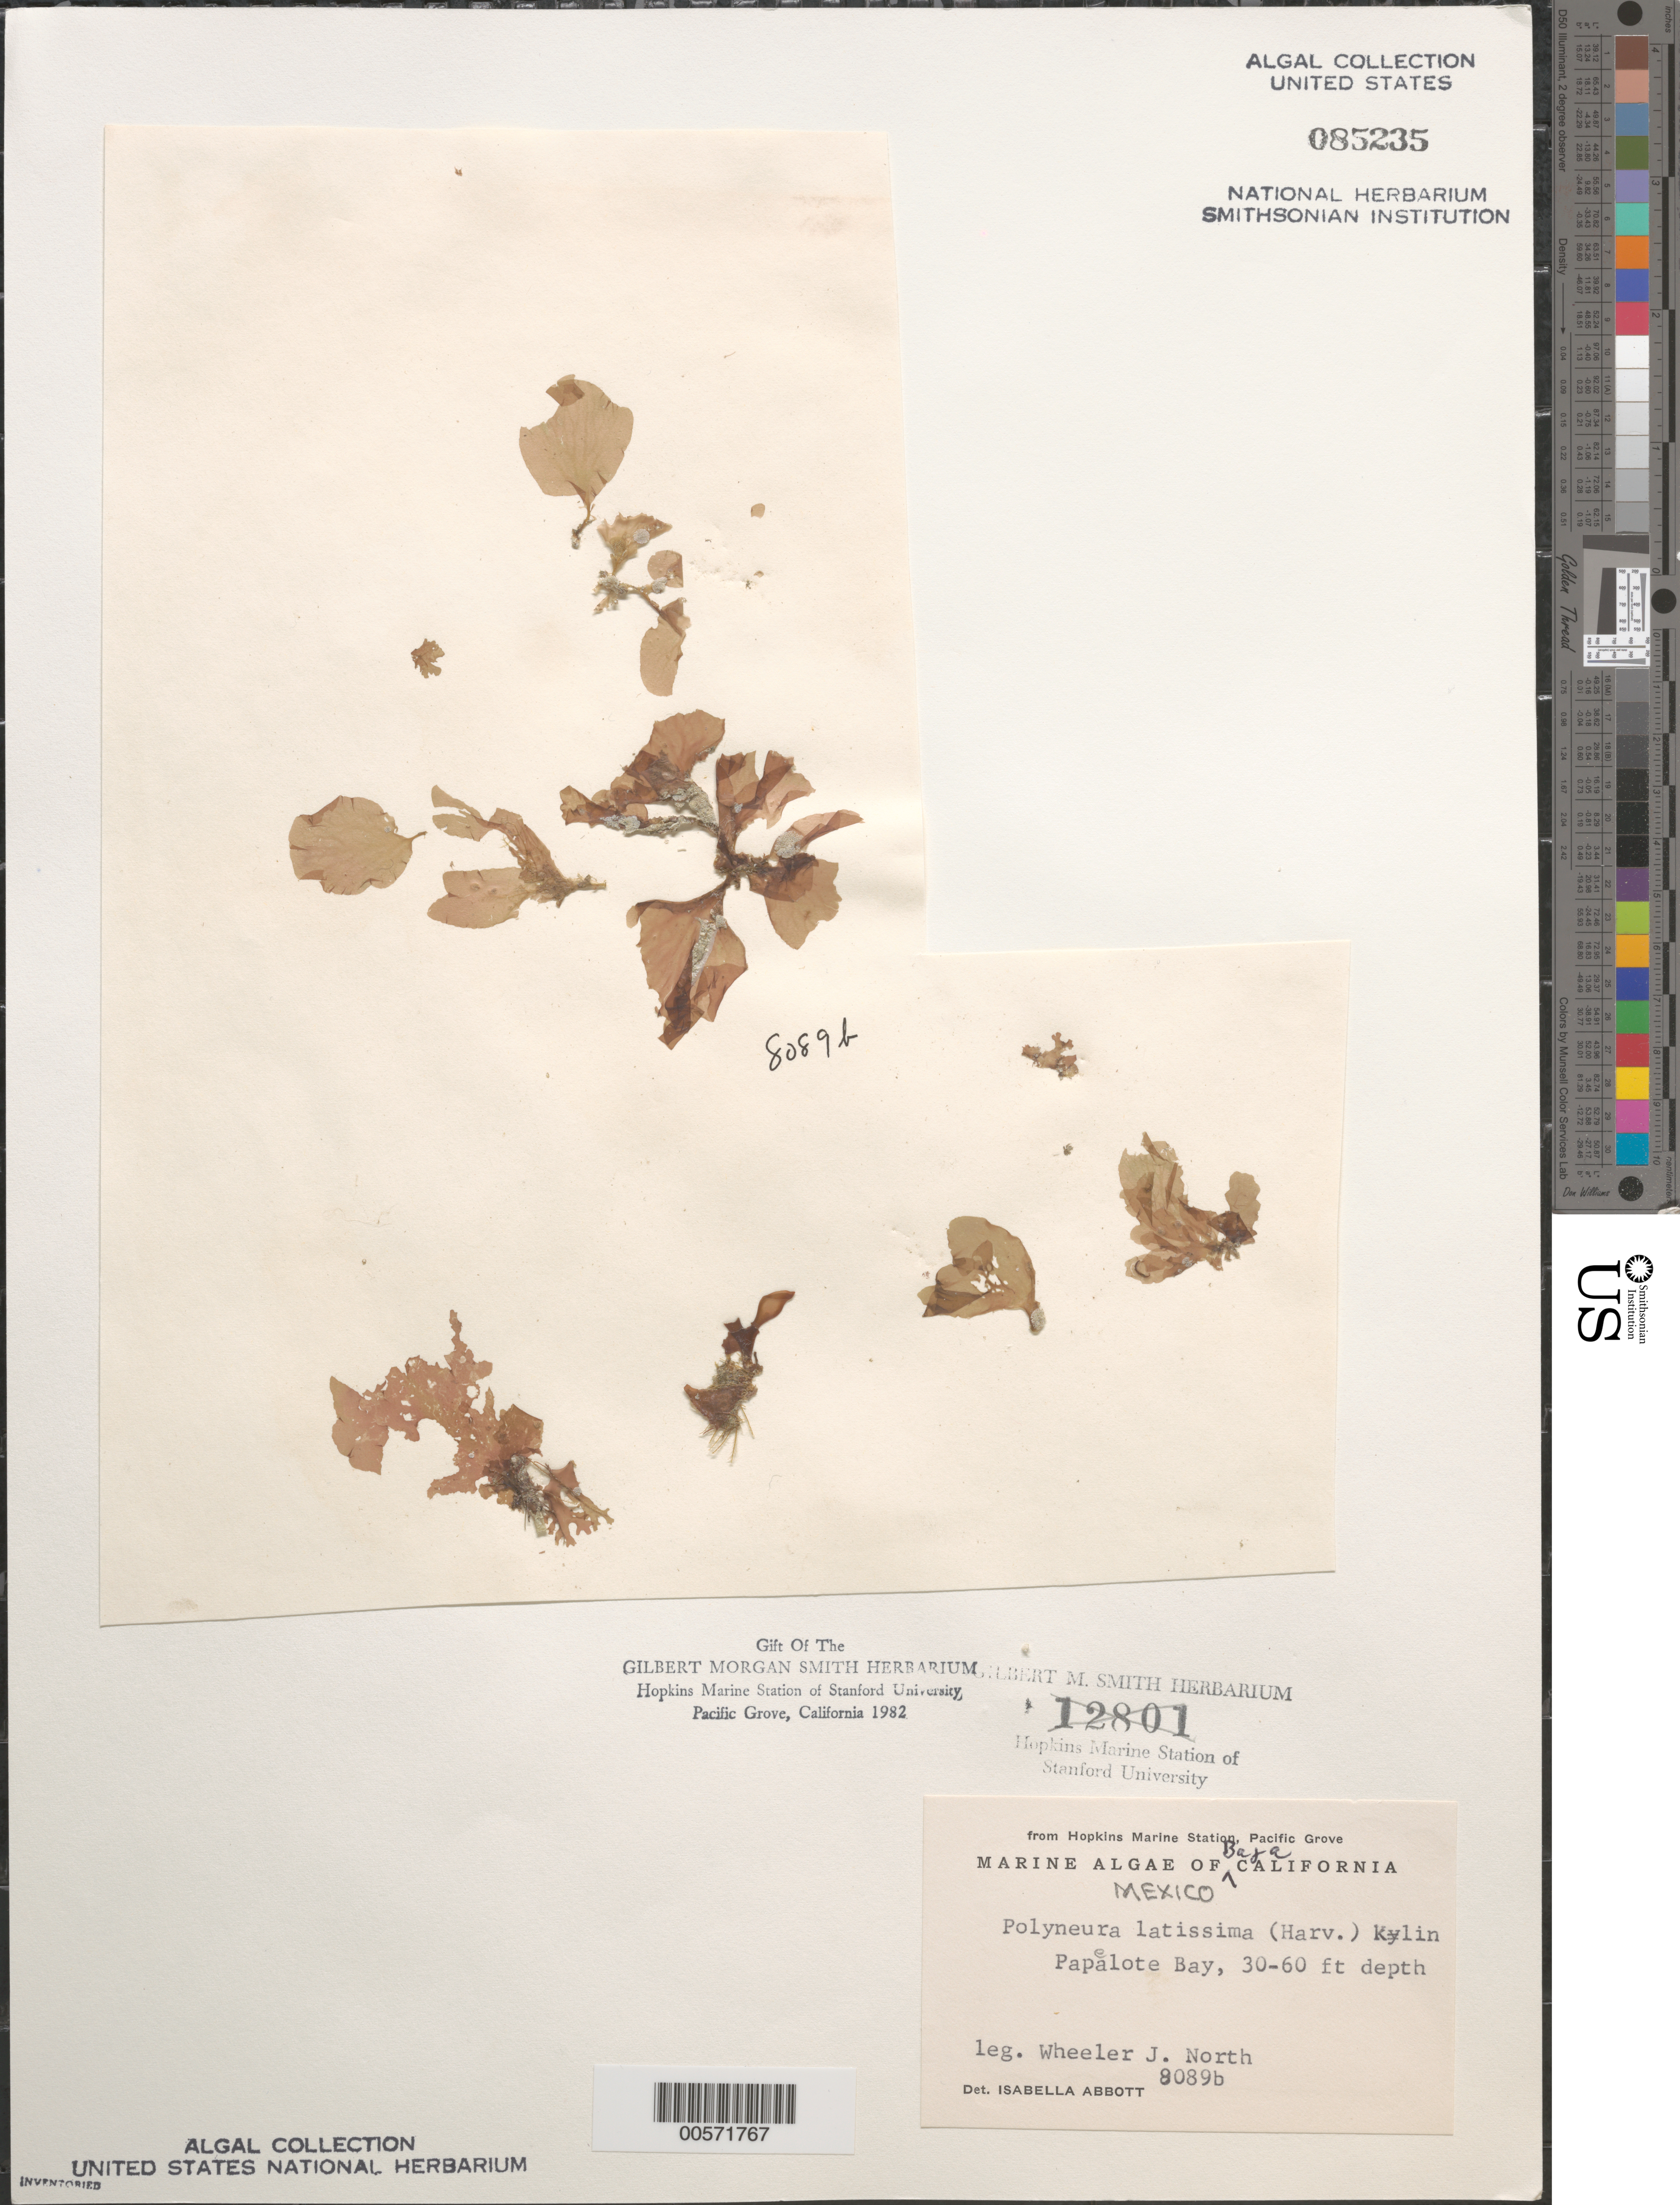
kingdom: Plantae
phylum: Rhodophyta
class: Florideophyceae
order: Ceramiales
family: Delesseriaceae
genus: Polyneura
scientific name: Polyneura latissima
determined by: Abbott, Isabella A.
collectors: W. North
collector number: IAA 8089b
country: Mexico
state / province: Baja California Norte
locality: Papolote Bay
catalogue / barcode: US 85235